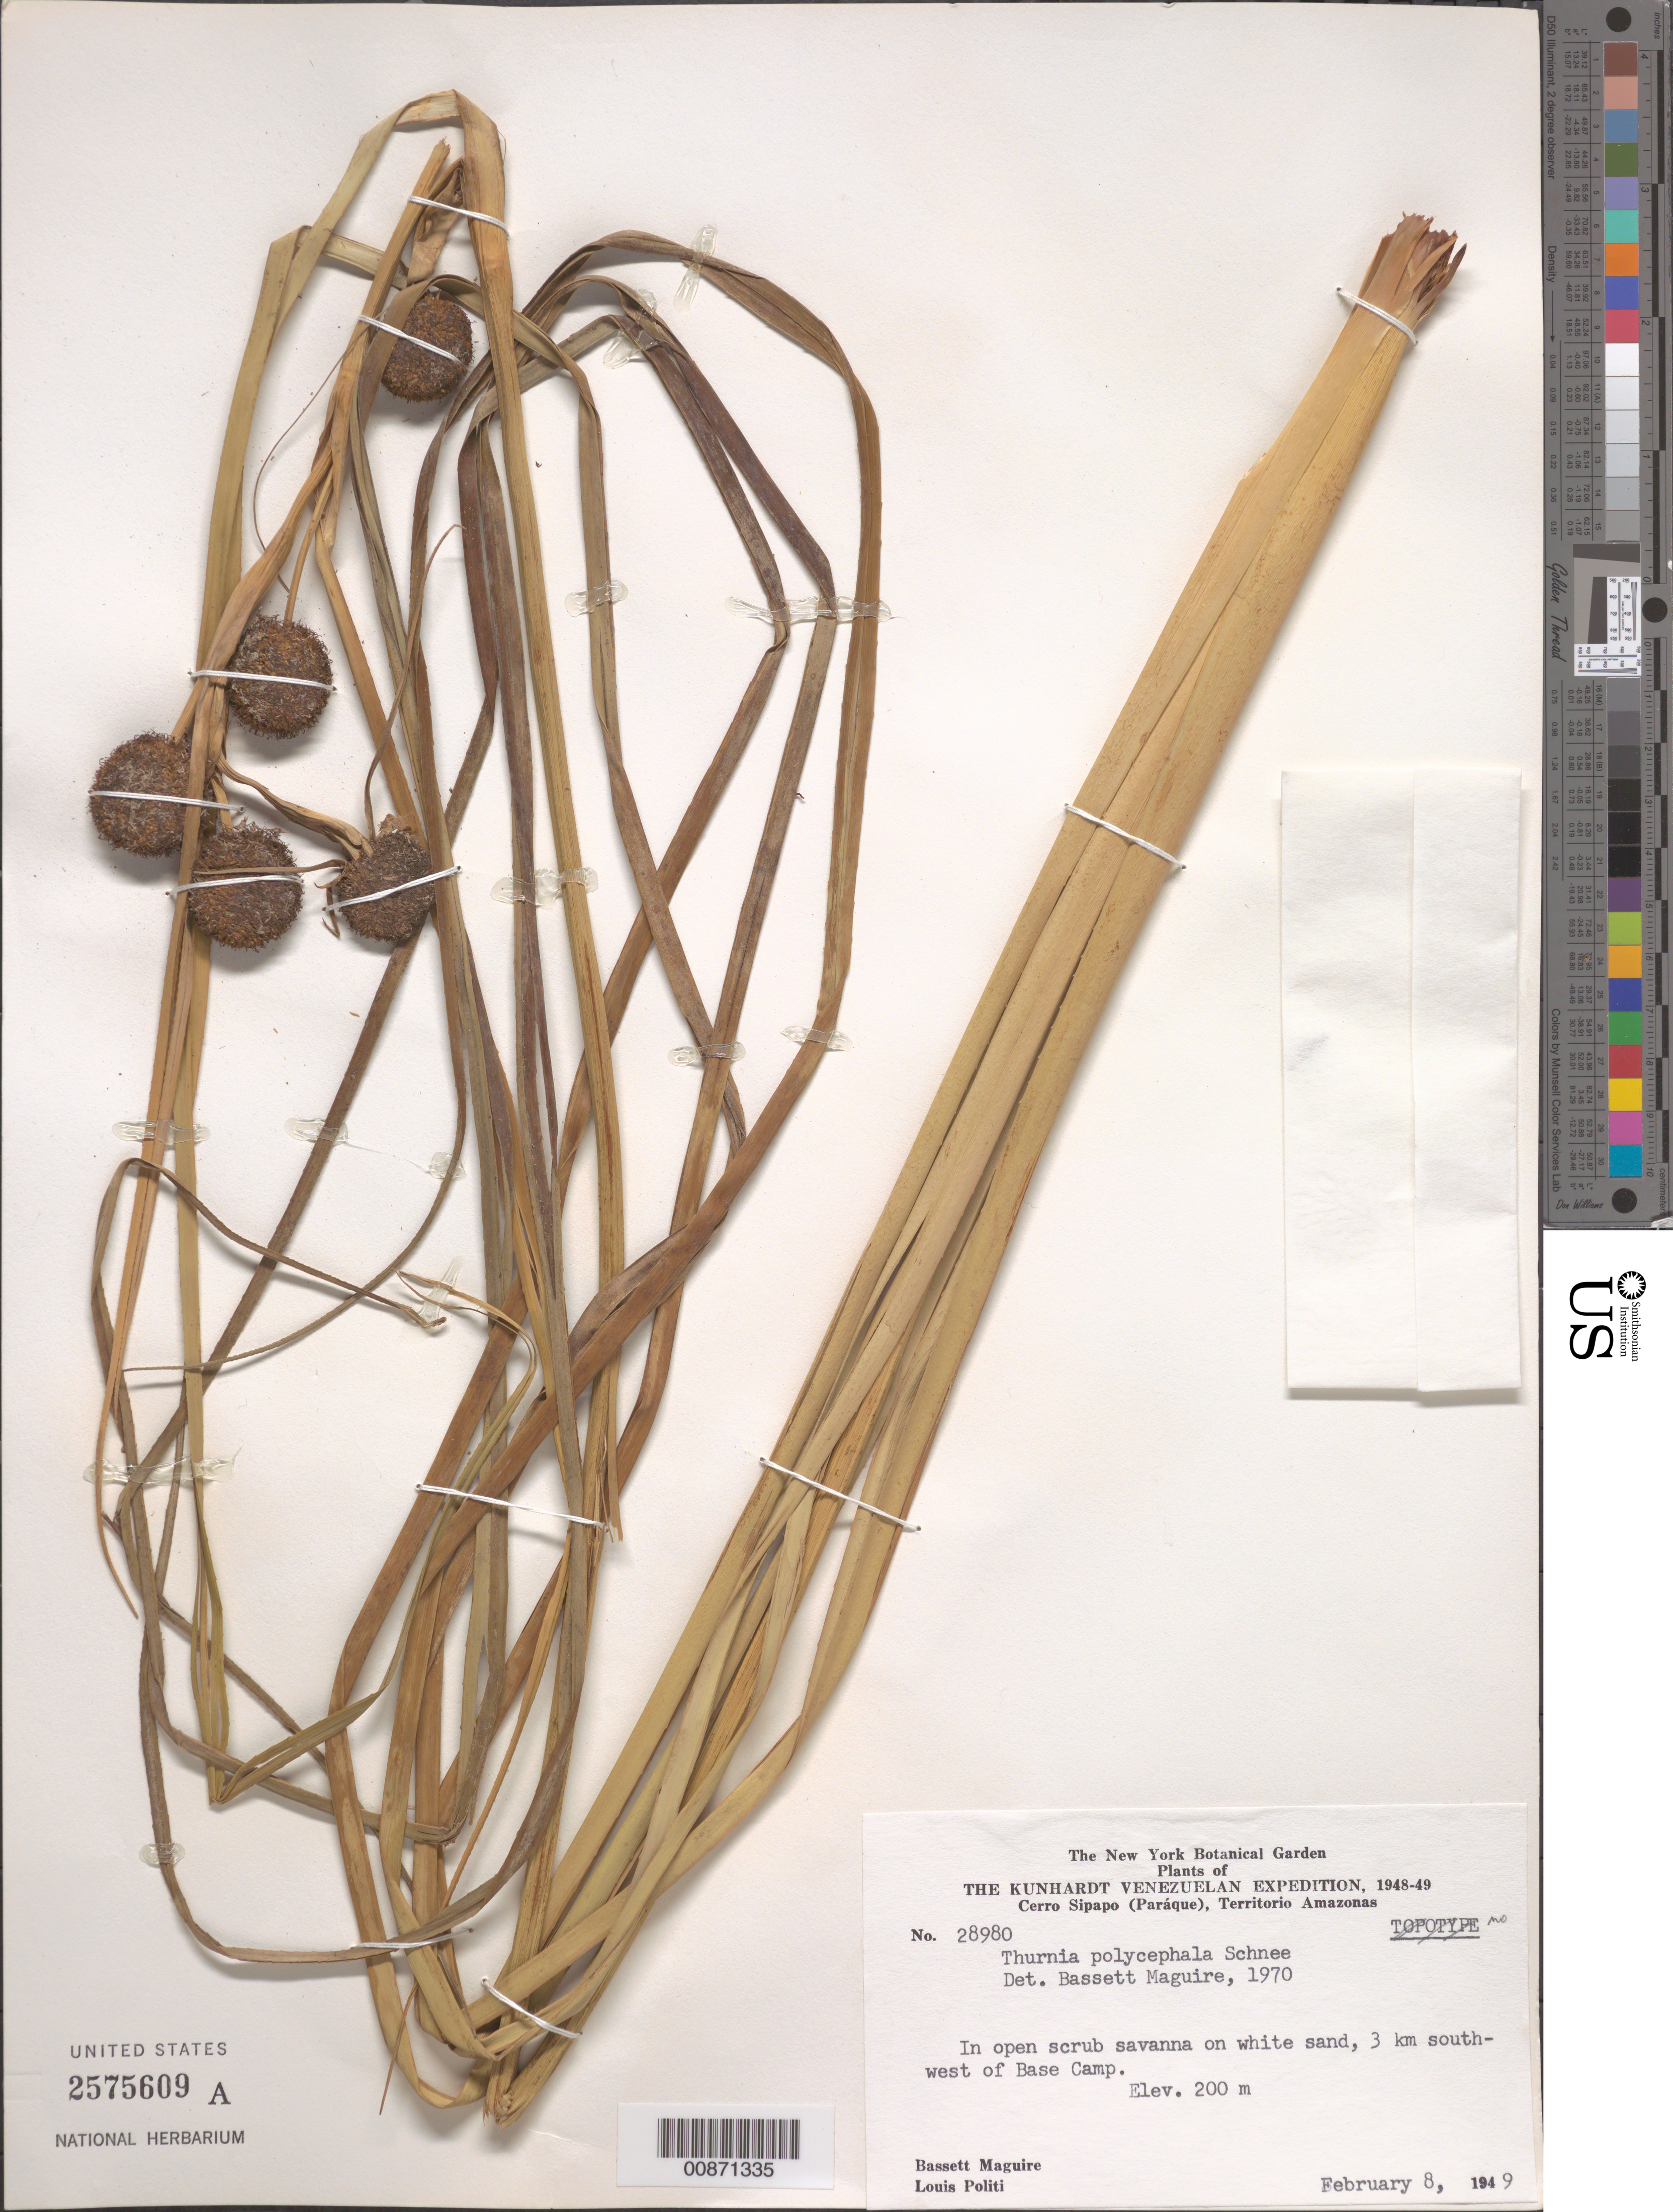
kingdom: Plantae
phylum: Tracheophyta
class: Liliopsida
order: Poales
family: Thurniaceae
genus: Thurnia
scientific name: Thurnia polycephala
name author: Schnee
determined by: Maguire, Bassett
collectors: B. Maguire & L. Politi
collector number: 28980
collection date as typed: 8-Feb-49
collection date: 1949-02-08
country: Venezuela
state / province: Amazonas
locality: Cerro Sipapo (Paráque), Base Camp, 3 km SW of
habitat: Open scrub savanna on white sand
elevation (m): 200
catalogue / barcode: US 2575609A